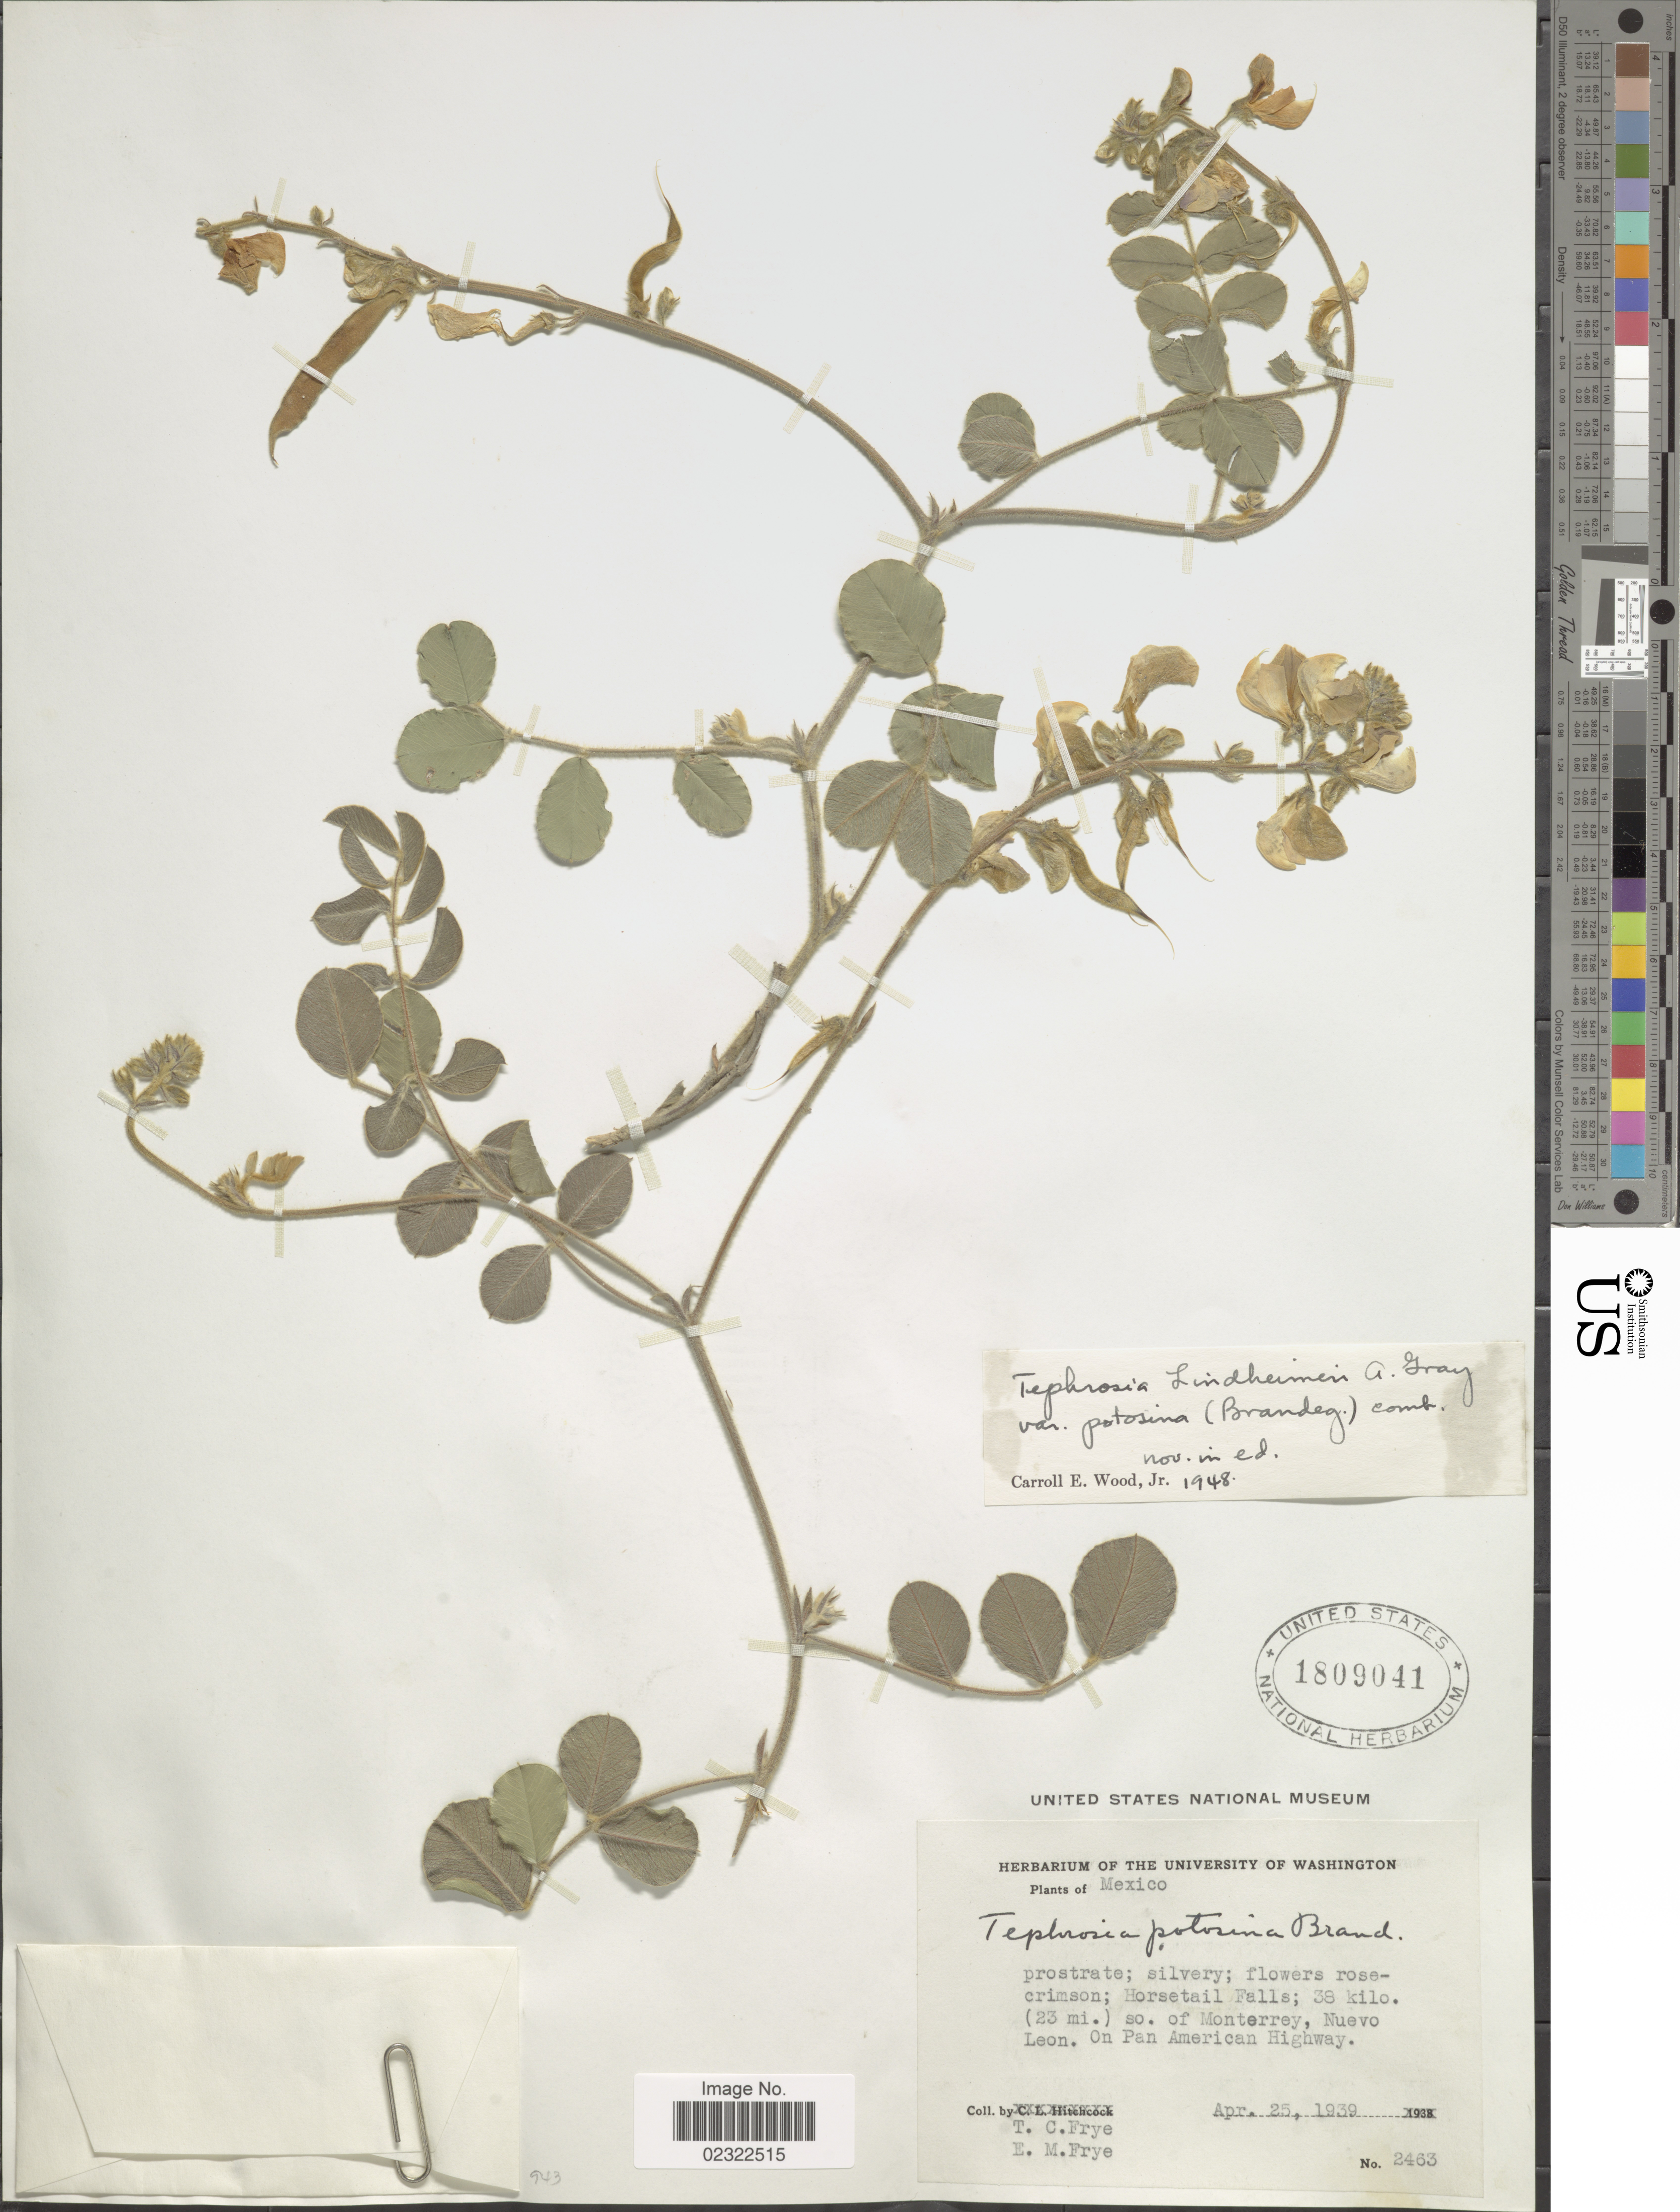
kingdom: Plantae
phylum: Tracheophyta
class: Magnoliopsida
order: Fabales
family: Fabaceae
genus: Tephrosia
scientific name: Tephrosia potosina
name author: Brandegee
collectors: T. C. Frye & E. Frye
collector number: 2463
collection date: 1939-04-25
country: Mexico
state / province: Nuevo León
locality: Horsetail Falls; 38 kilo. (23 mi.) so. of Monterrey, Nuevo Leon. On Pan American Highway.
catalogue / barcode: US 1809041